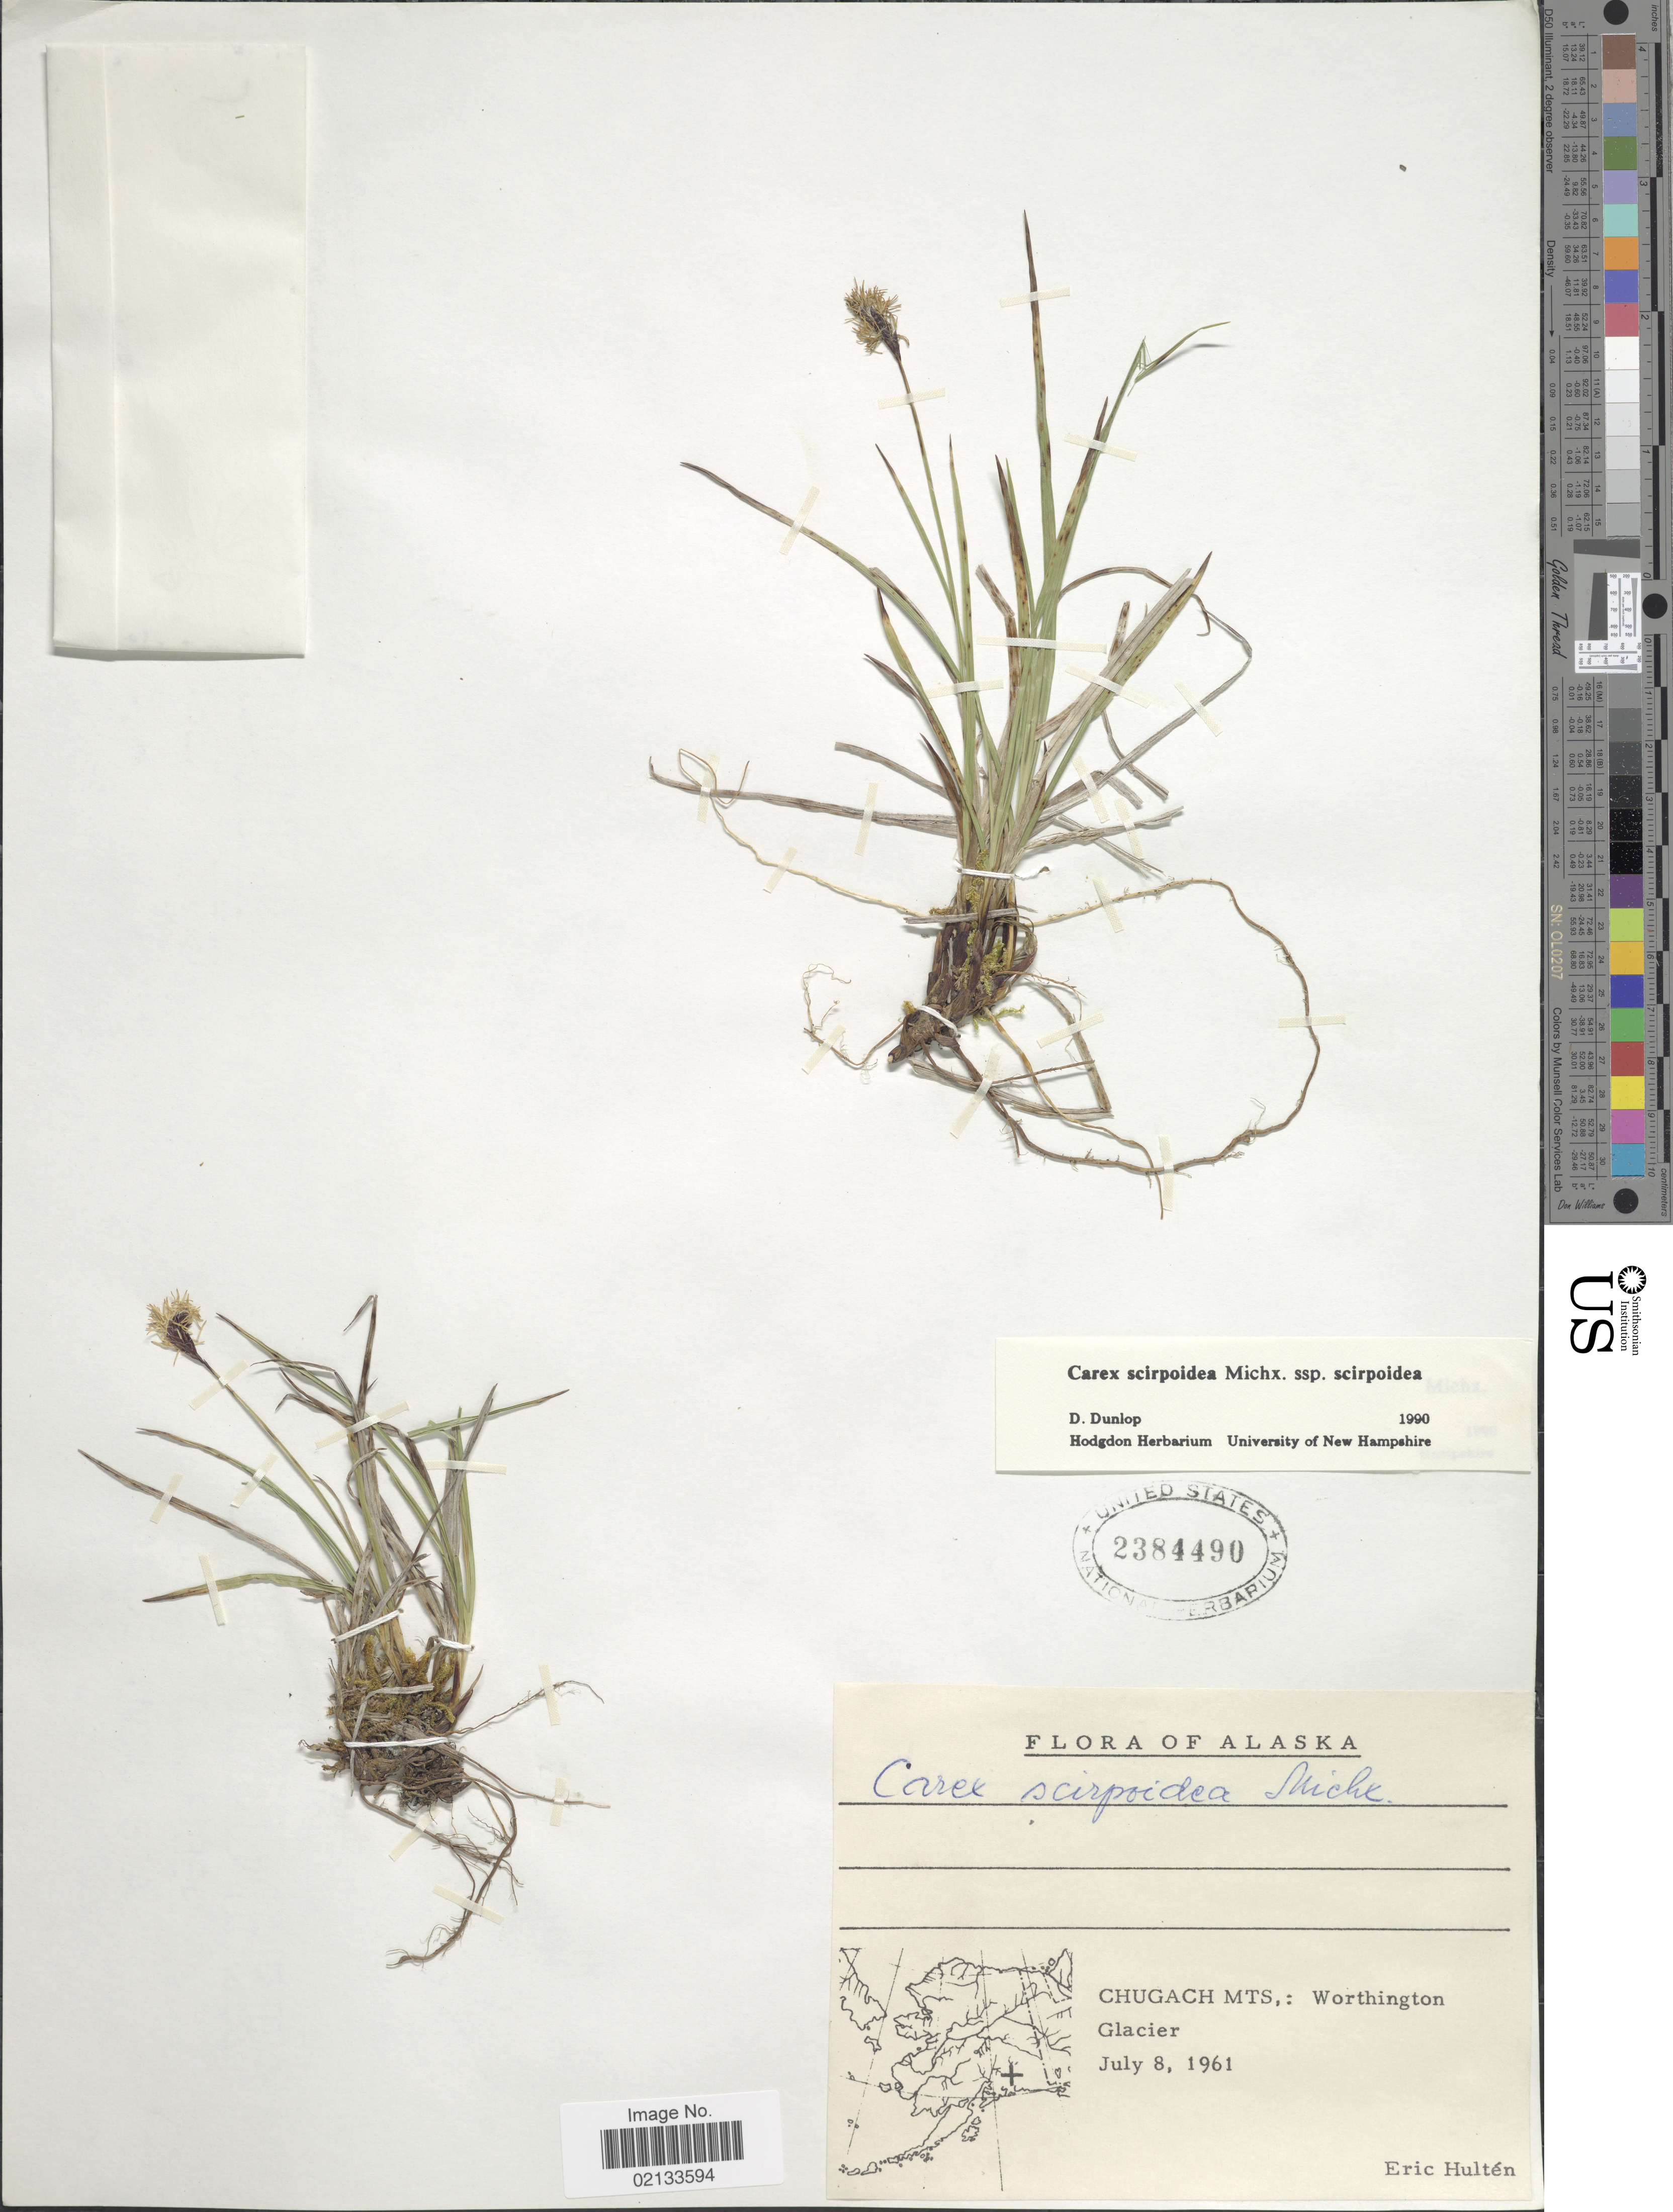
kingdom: Plantae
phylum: Tracheophyta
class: Liliopsida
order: Poales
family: Cyperaceae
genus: Carex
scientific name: Carex scirpoidea subsp. scirpoidea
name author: Michx.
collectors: E. G. Hultén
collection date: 1961-07-08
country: United States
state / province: Alaska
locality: Chugach Mts: Worthington Glacier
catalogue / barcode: US 2384490